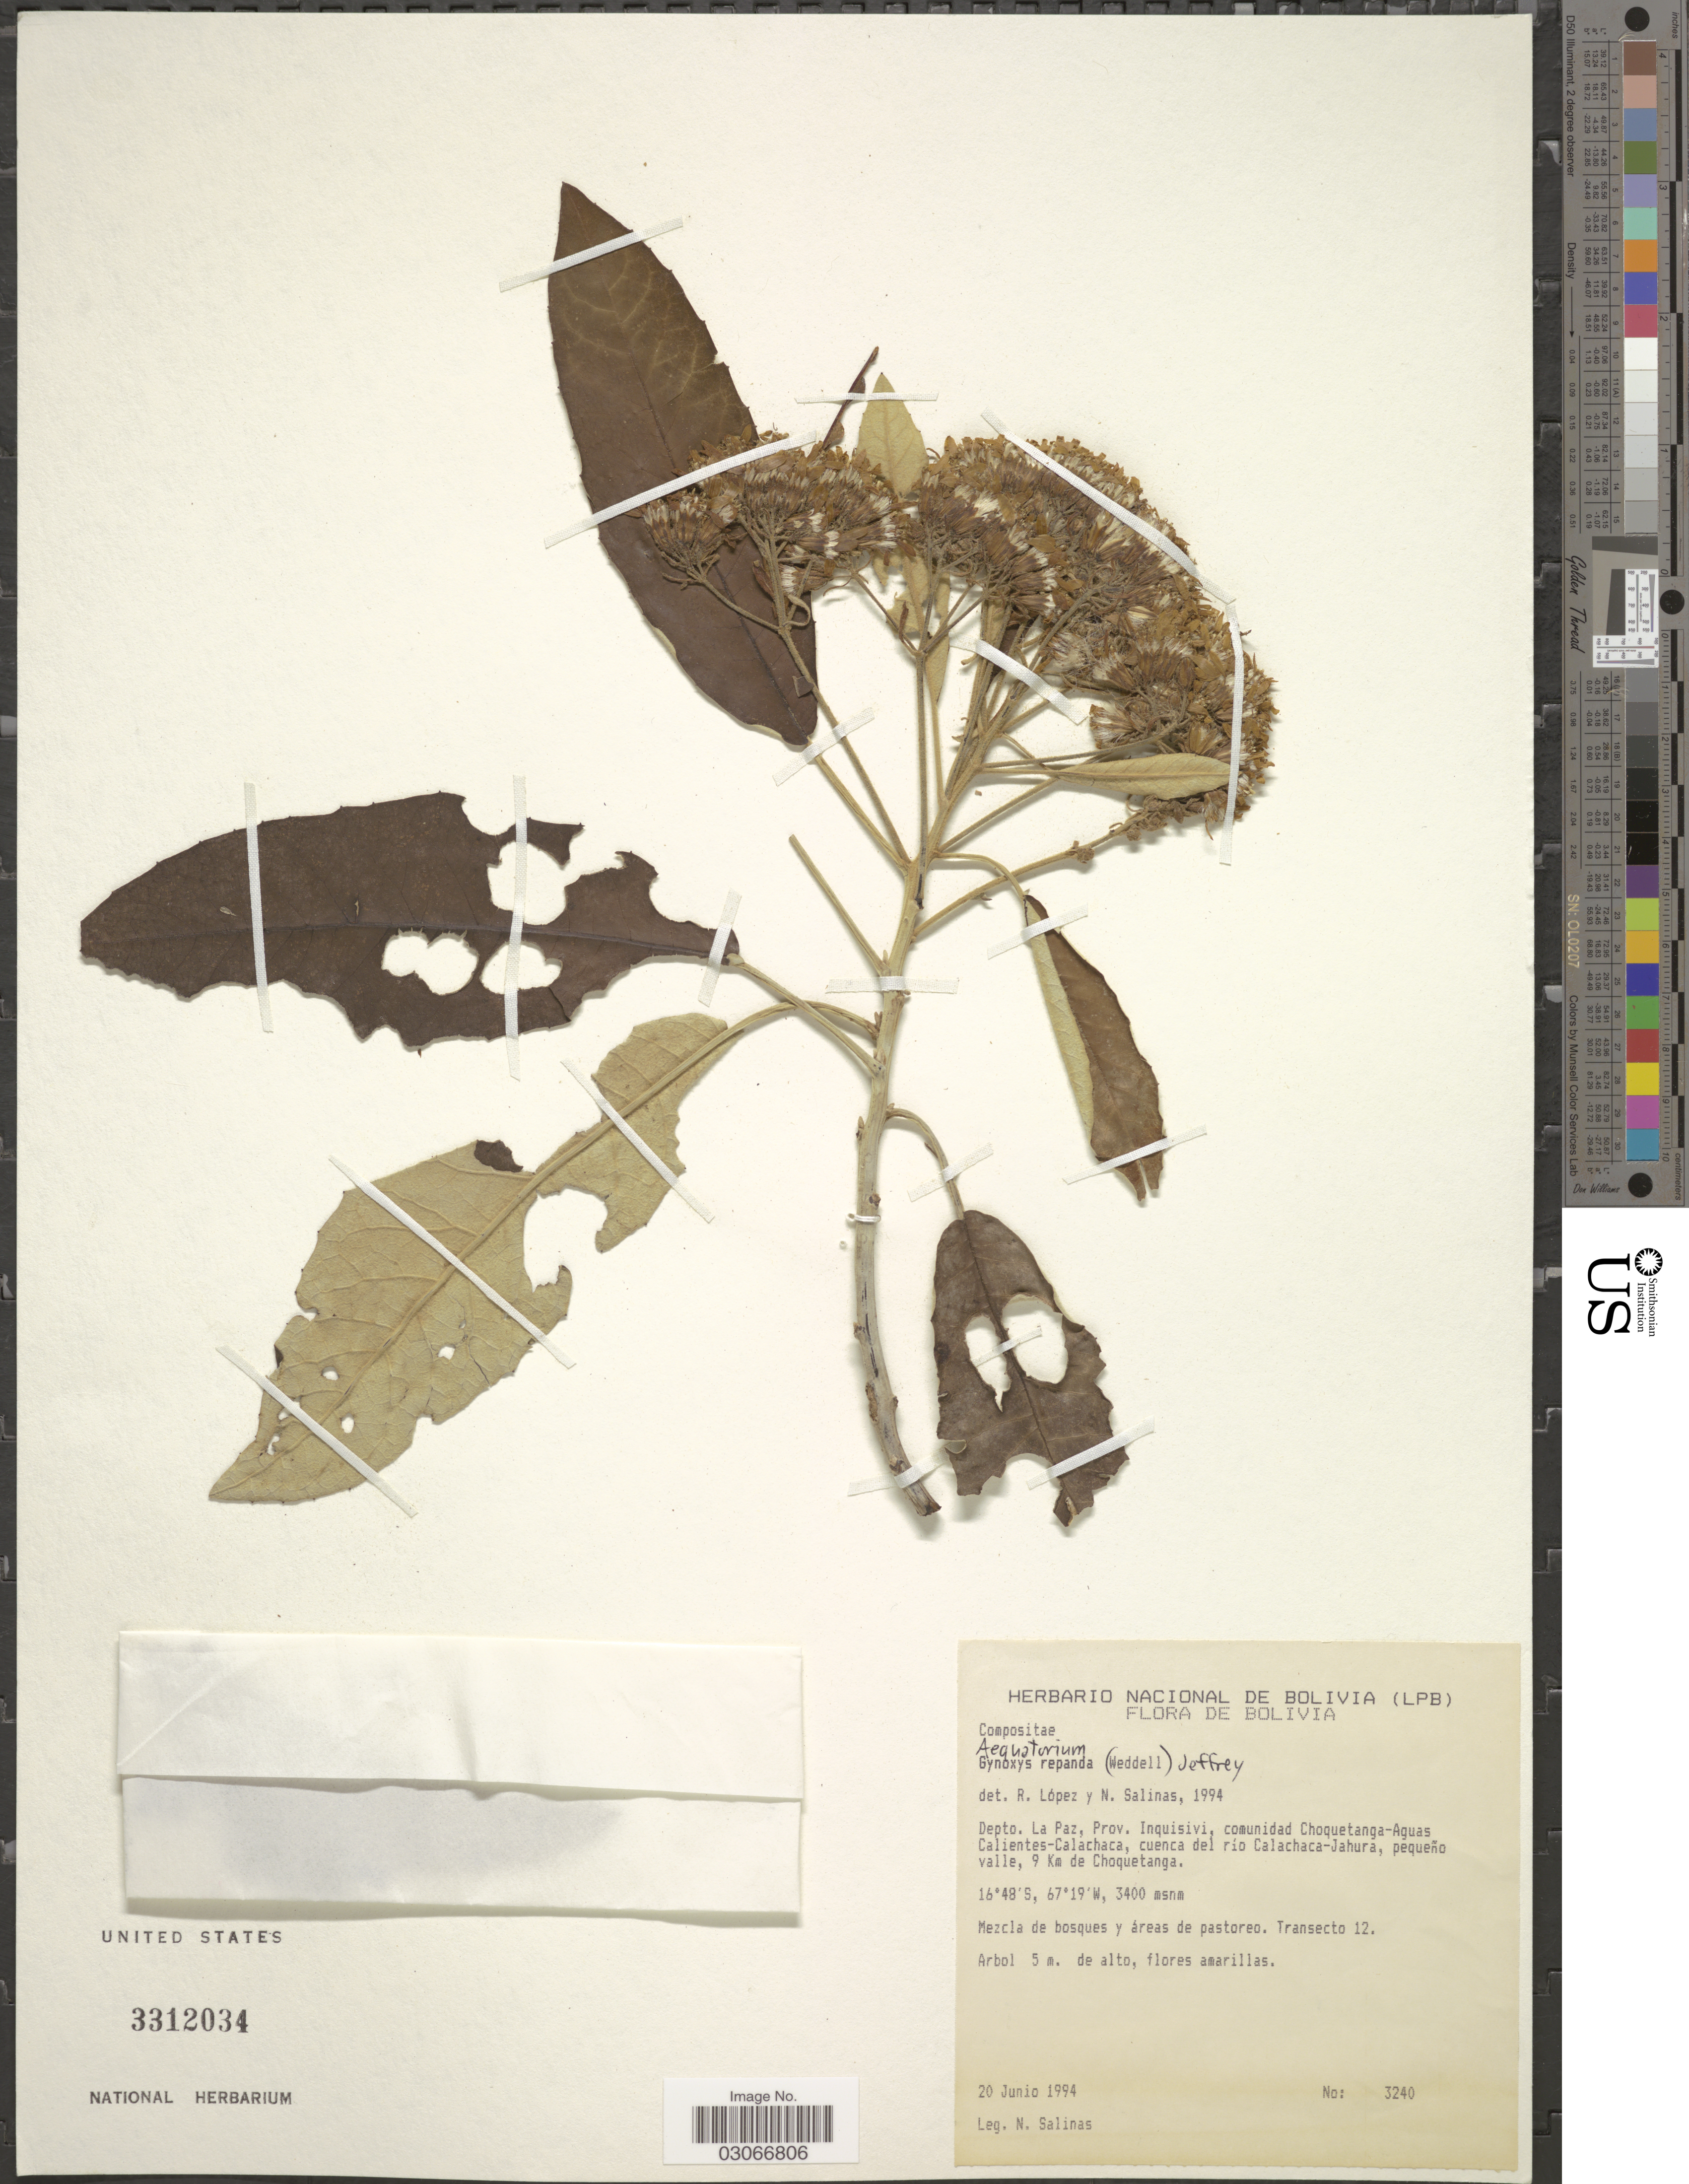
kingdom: Plantae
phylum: Tracheophyta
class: Magnoliopsida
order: Asterales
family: Asteraceae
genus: Nordenstamia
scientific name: Nordenstamia repanda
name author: (Wedd.) Lundin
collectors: N. Salinas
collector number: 3240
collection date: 1994-06-20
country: Bolivia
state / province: La Paz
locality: Depto. La Paz, Prov. Inquisivi, comunidad Choquetanga-Aguas Calientes-Calachaca, cuenca del río Calachaca-Jahura, péqueño valle, 9 Km de Choquetanga.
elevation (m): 3400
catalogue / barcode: US 3312034